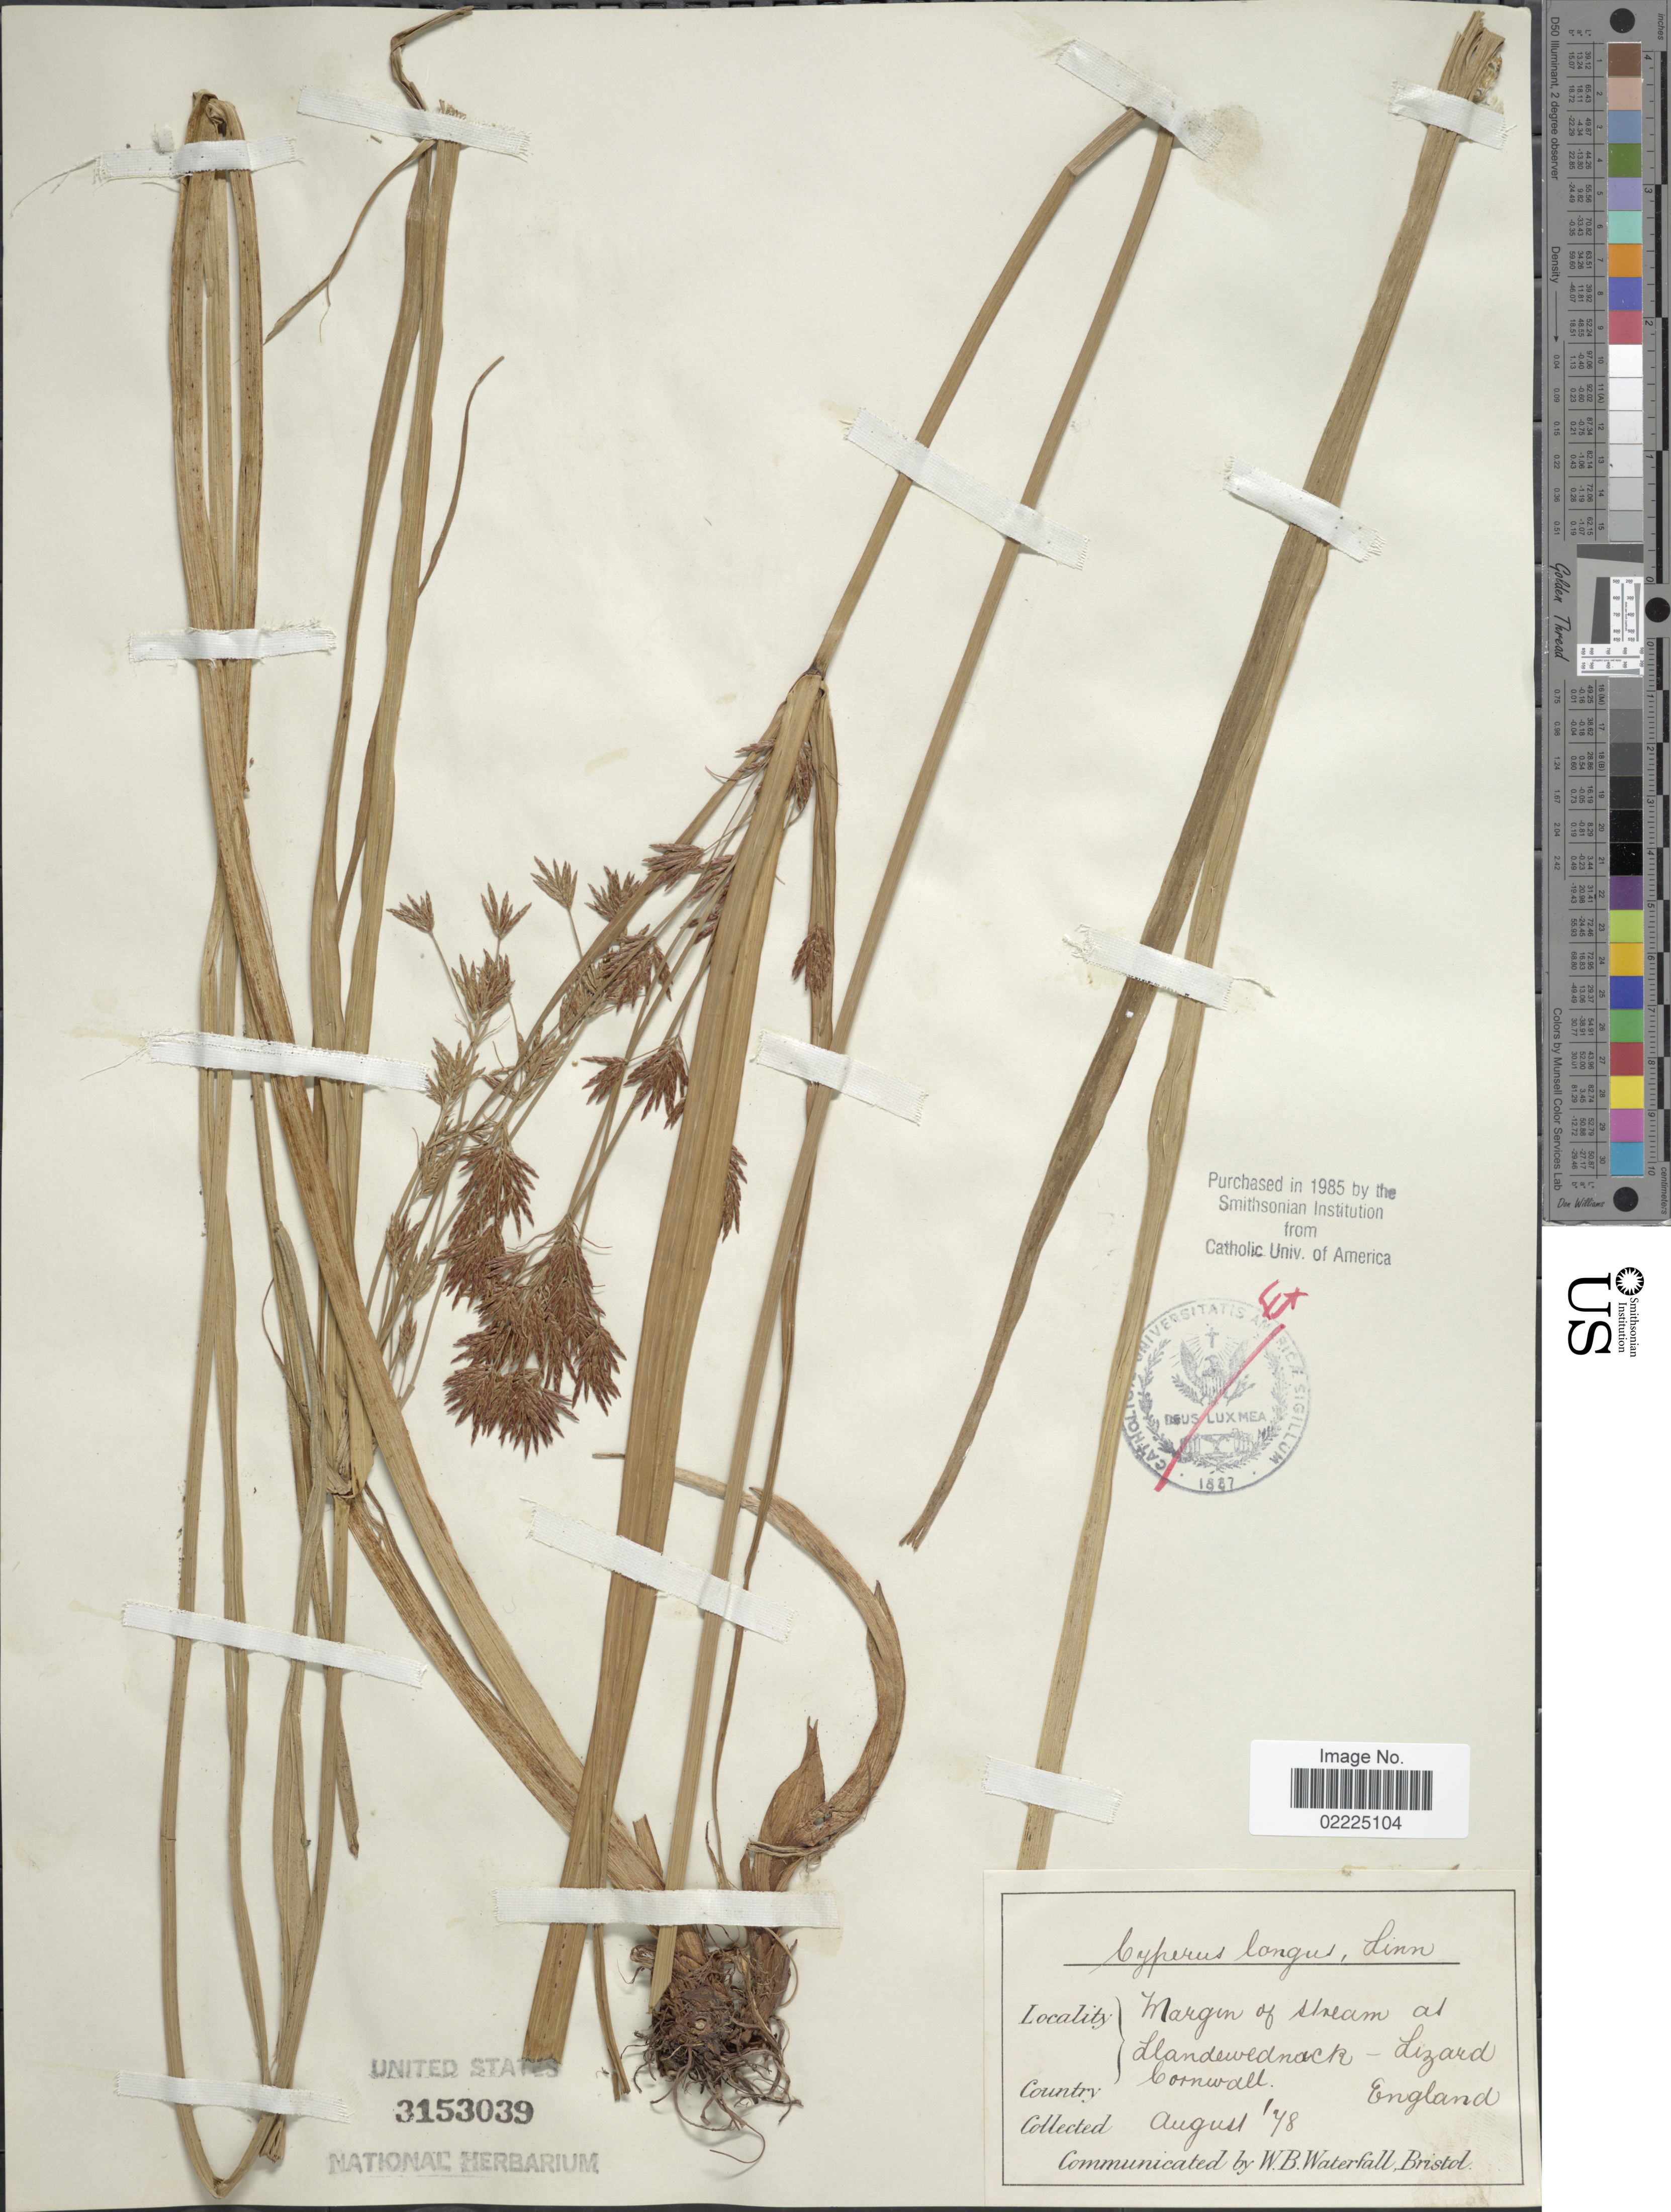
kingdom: Plantae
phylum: Tracheophyta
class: Liliopsida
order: Poales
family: Cyperaceae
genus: Cyperus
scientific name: Cyperus longus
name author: L.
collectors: W. B. Waterfall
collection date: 1878-08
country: United Kingdom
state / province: England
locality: Margin of stream at Llandswednack - Lizard, Cornwall.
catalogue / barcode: US 3153039